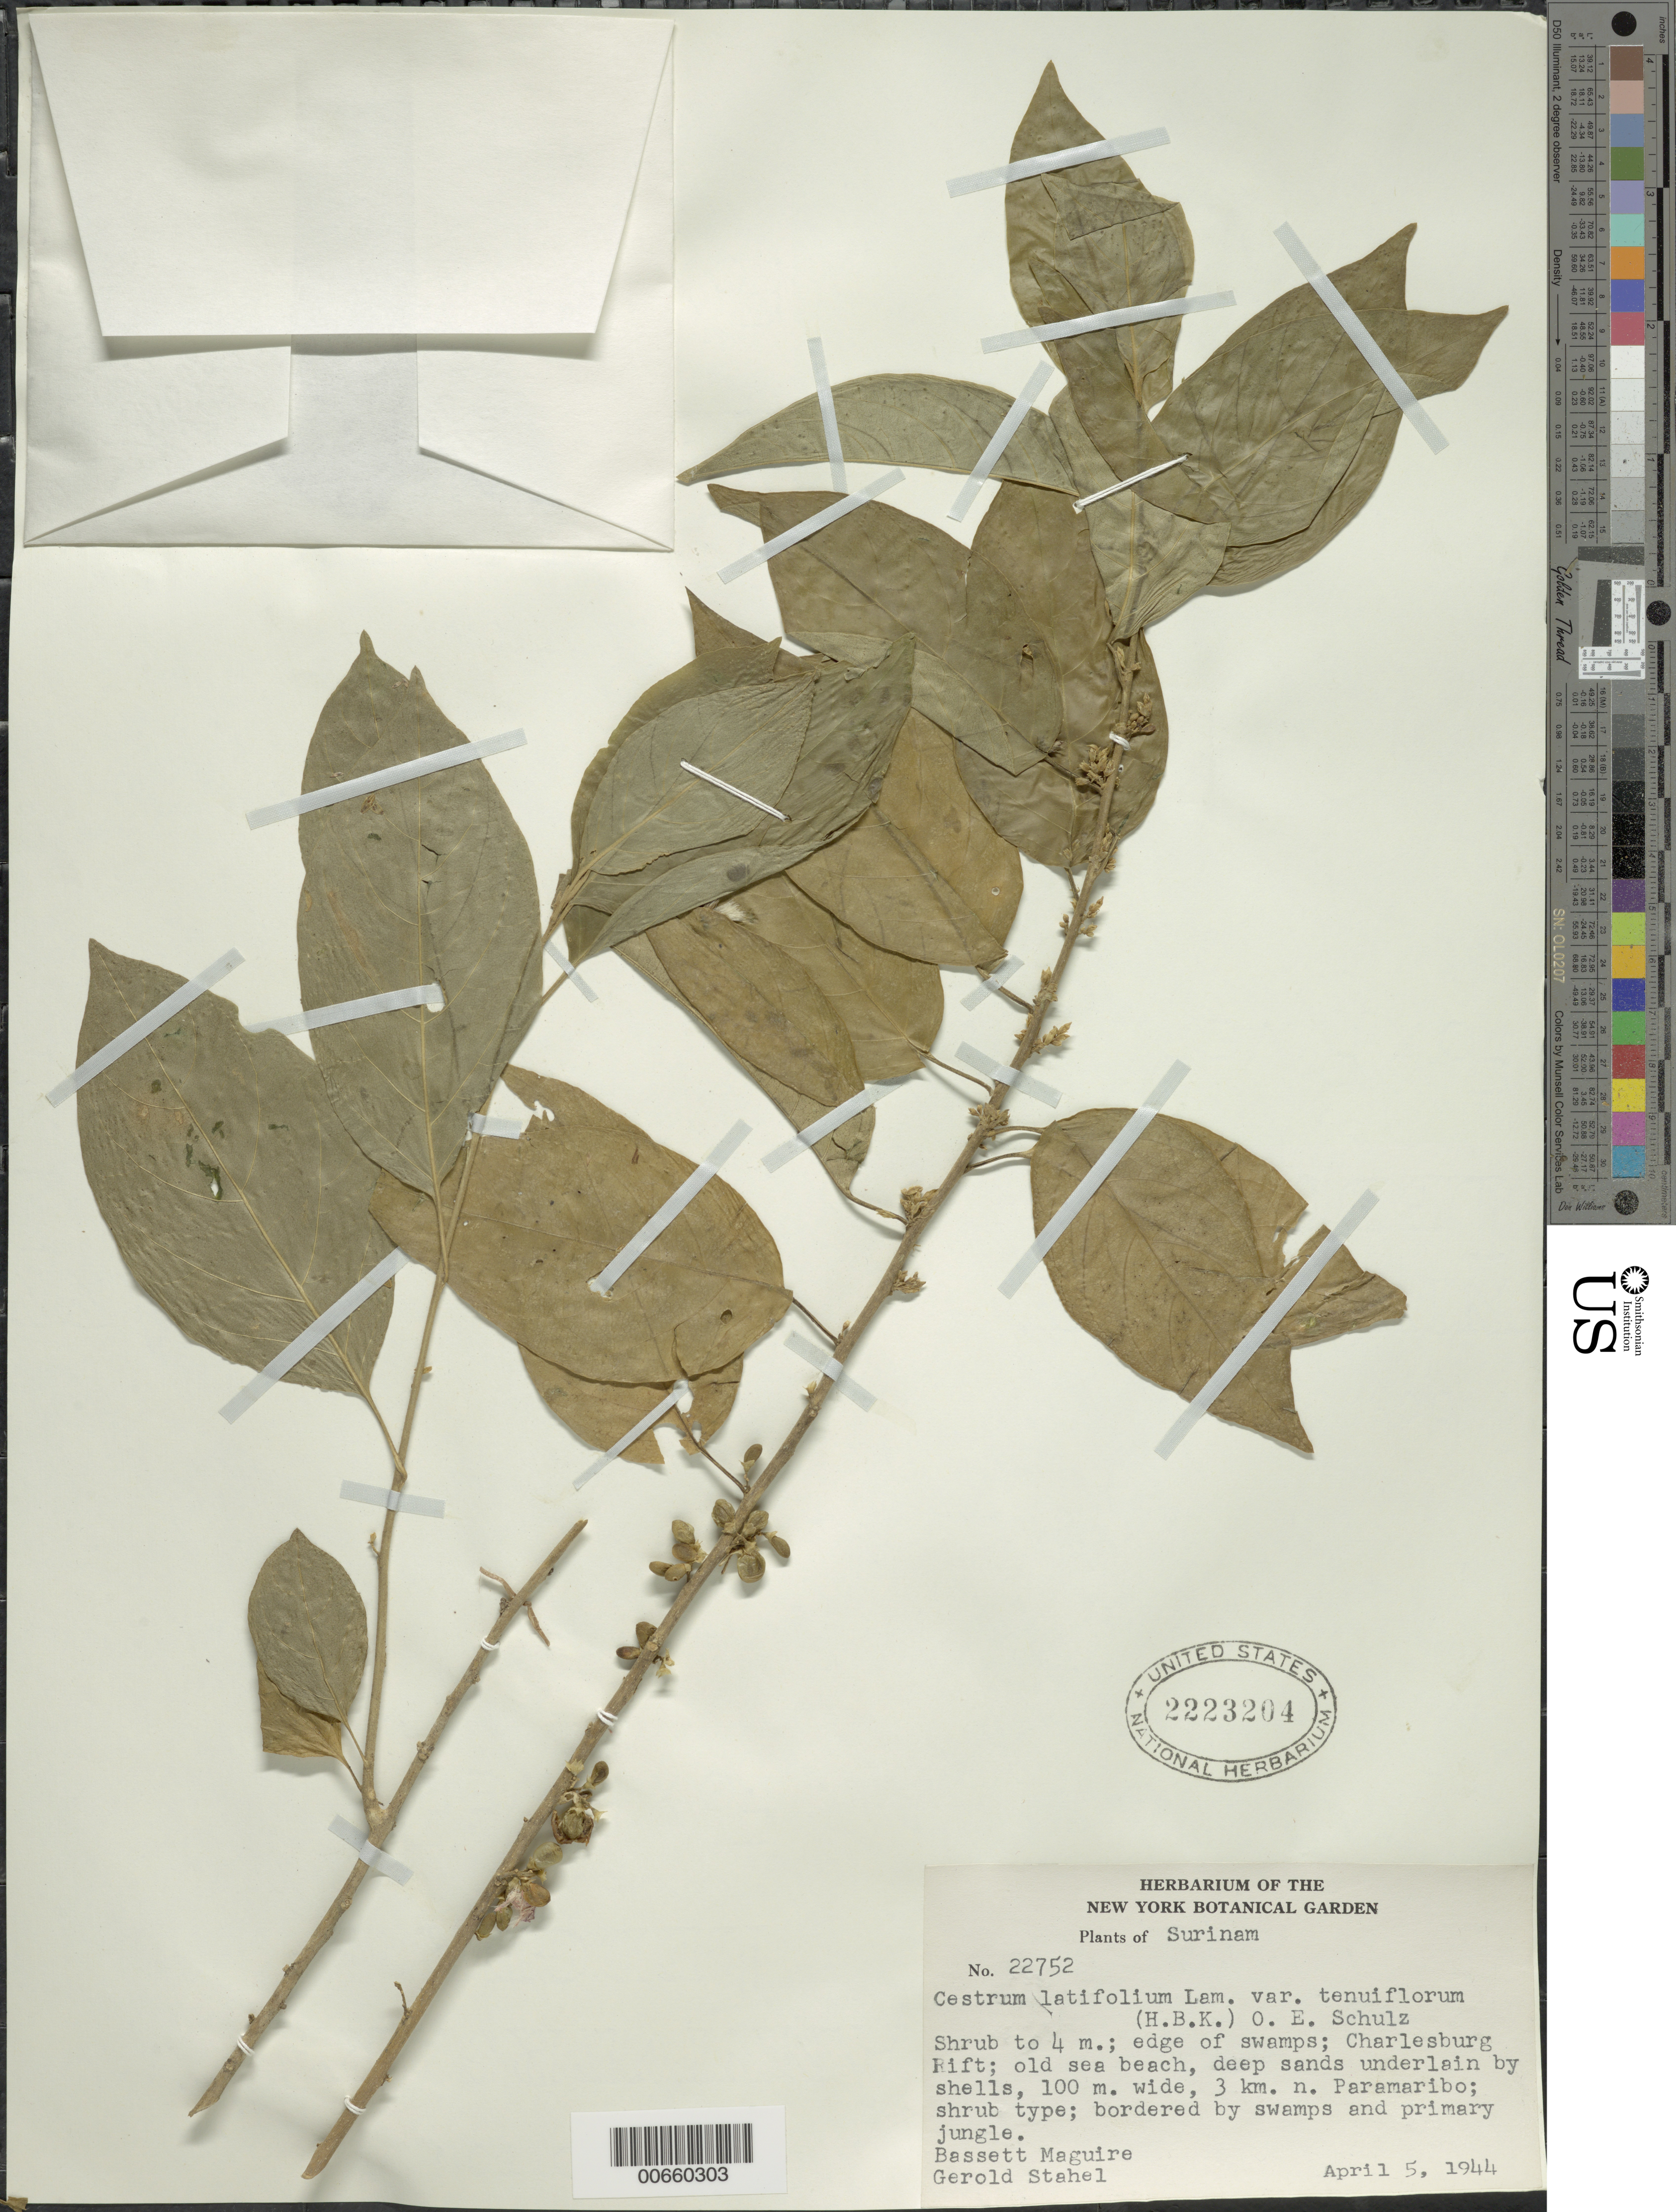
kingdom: Plantae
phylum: Tracheophyta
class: Magnoliopsida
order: Solanales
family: Solanaceae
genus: Cestrum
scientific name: Cestrum latifolium var. tenuiflorum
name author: (Kunth) O.E. Schulz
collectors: B. Maguire & G. Stahel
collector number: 22752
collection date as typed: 5-Apr-44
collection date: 1944-04-05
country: Suriname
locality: Paramaribo, 3 km N of, Charlesburg Rift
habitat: Edge of swamps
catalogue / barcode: US 2223204